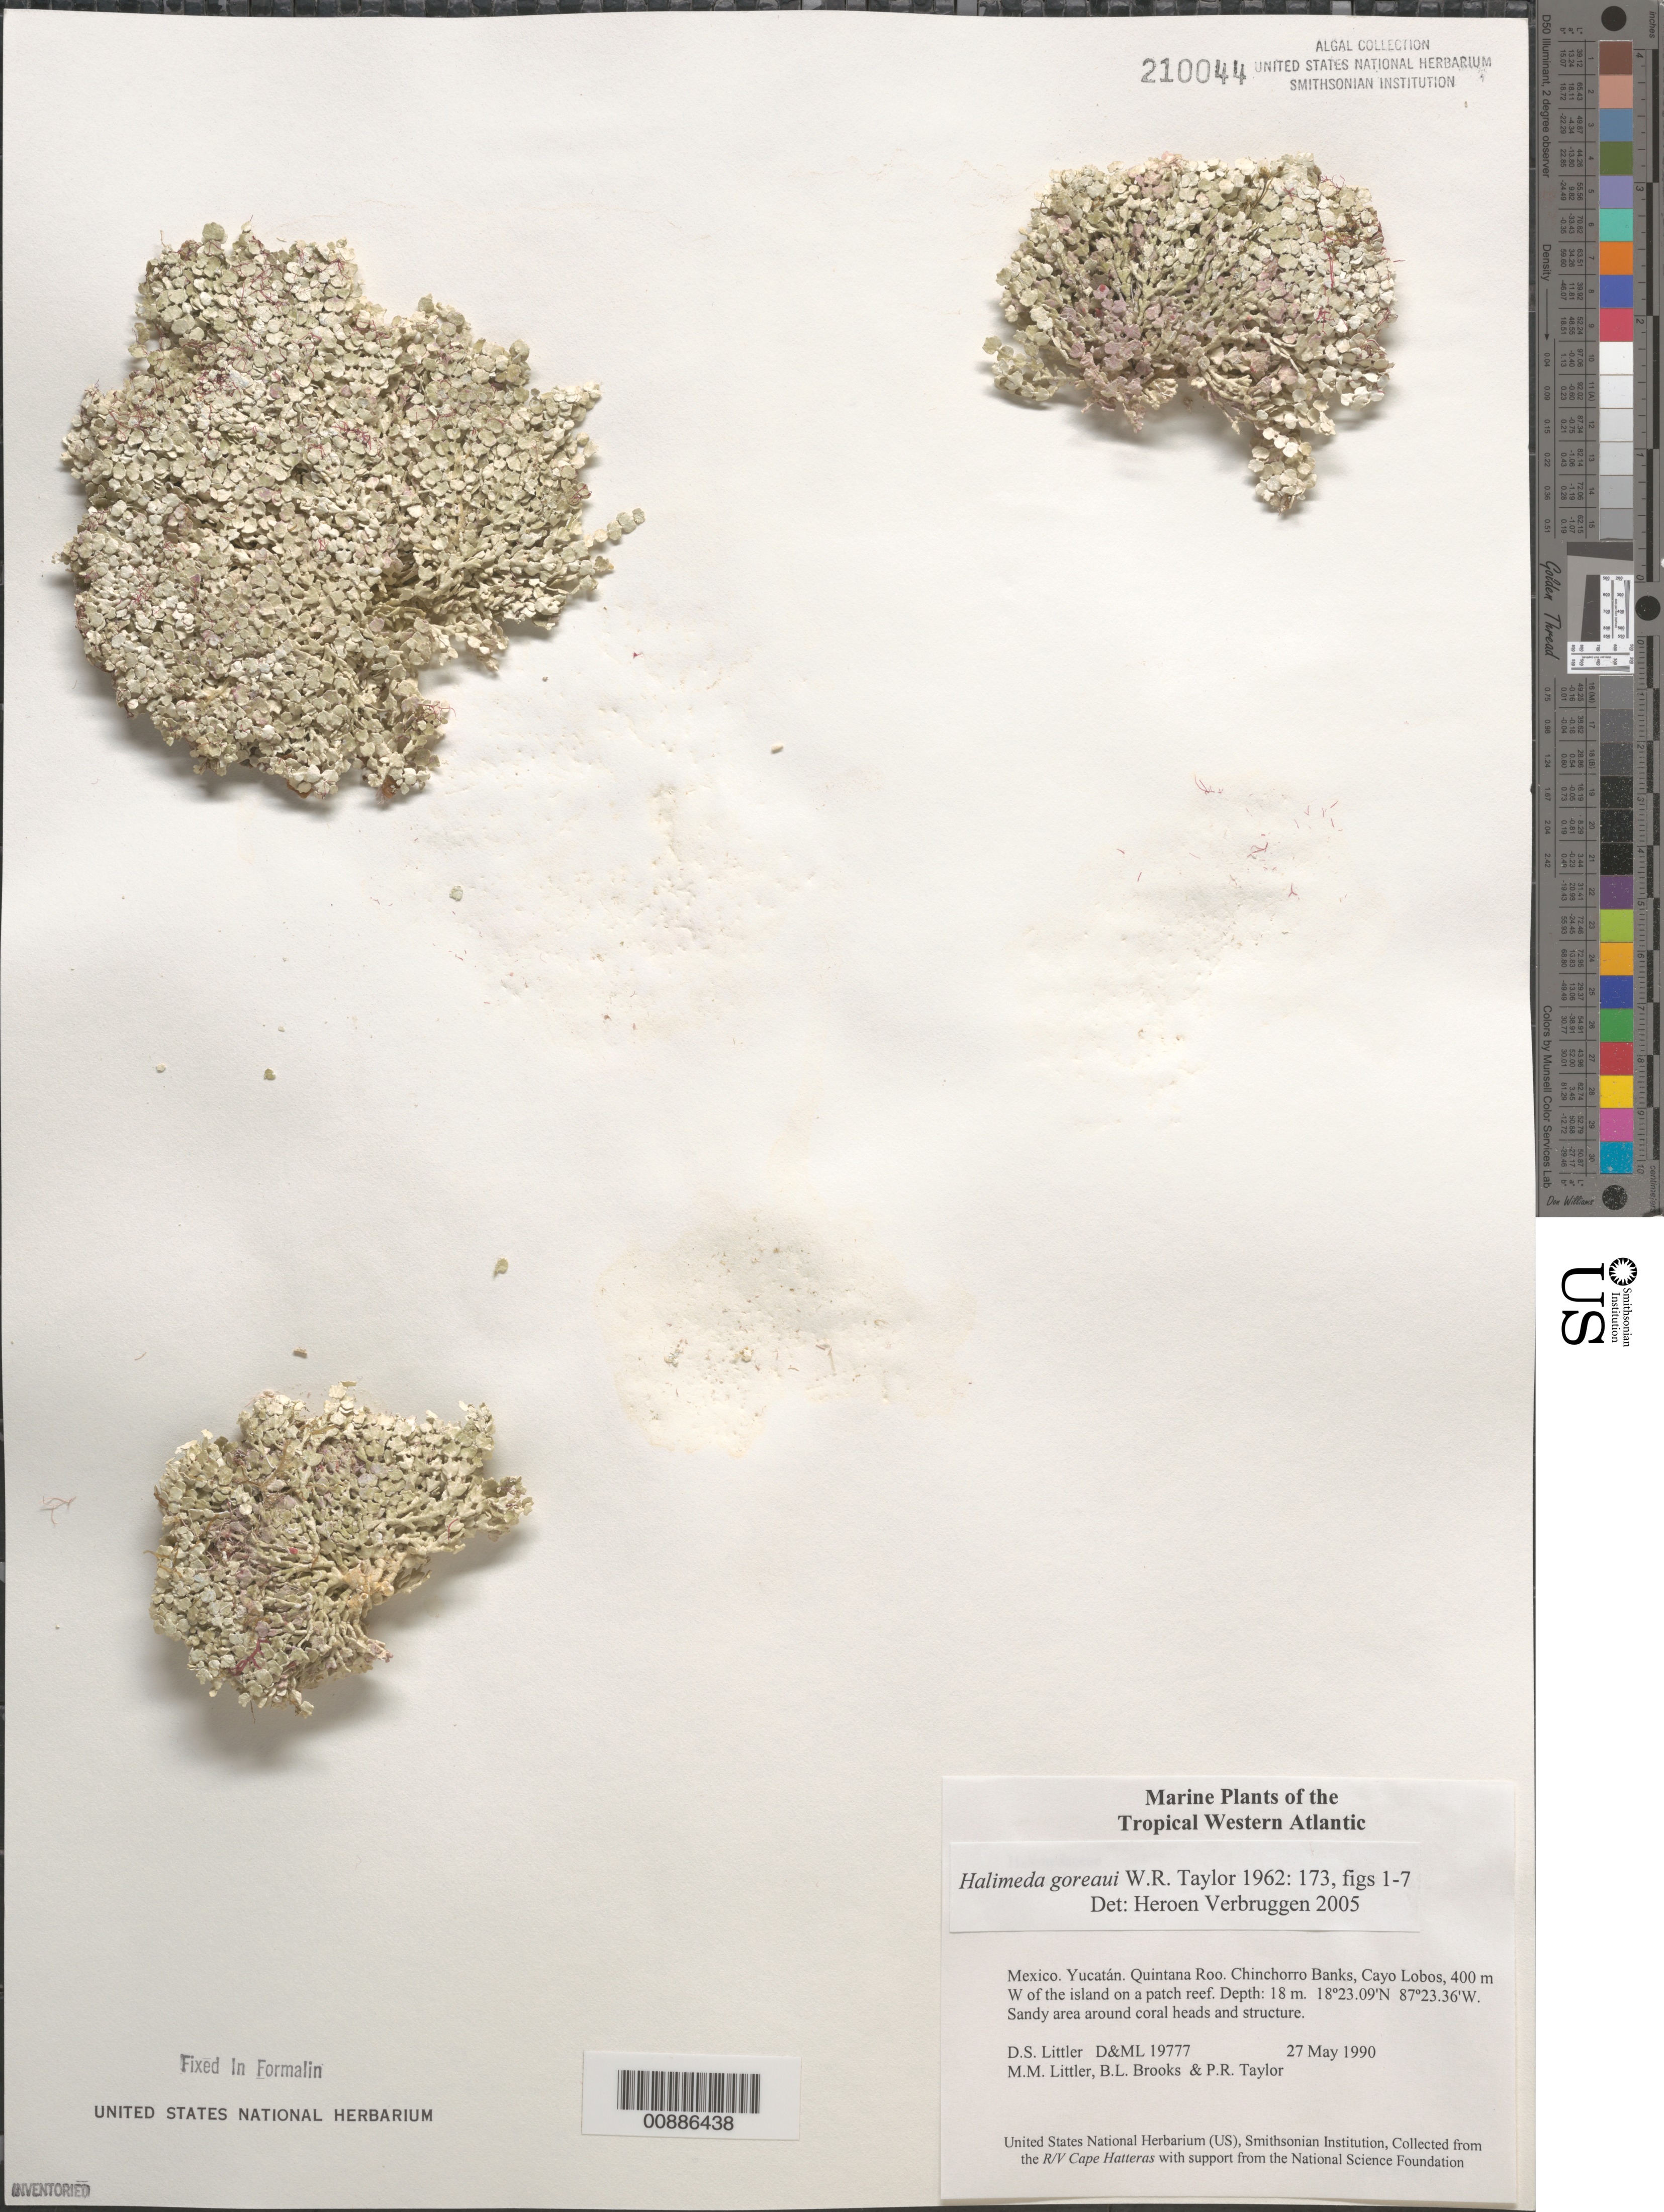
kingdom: Plantae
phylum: Chlorophyta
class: Ulvophyceae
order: Bryopsidales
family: Halimedaceae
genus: Halimeda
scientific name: Halimeda goreaui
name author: W.R. Taylor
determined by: Verbruggen, H.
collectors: D. S. Littler, M. M. Littler, B. Brooks & P. R. Taylor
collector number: D&ML 19777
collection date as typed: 27 May 1990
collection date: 1990-05-27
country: Mexico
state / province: Quintana Roo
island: Cayo Lobos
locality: Chinchorro Bank, 400 m west of island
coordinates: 18 23.09'N, 87 23.36'W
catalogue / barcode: US 210044